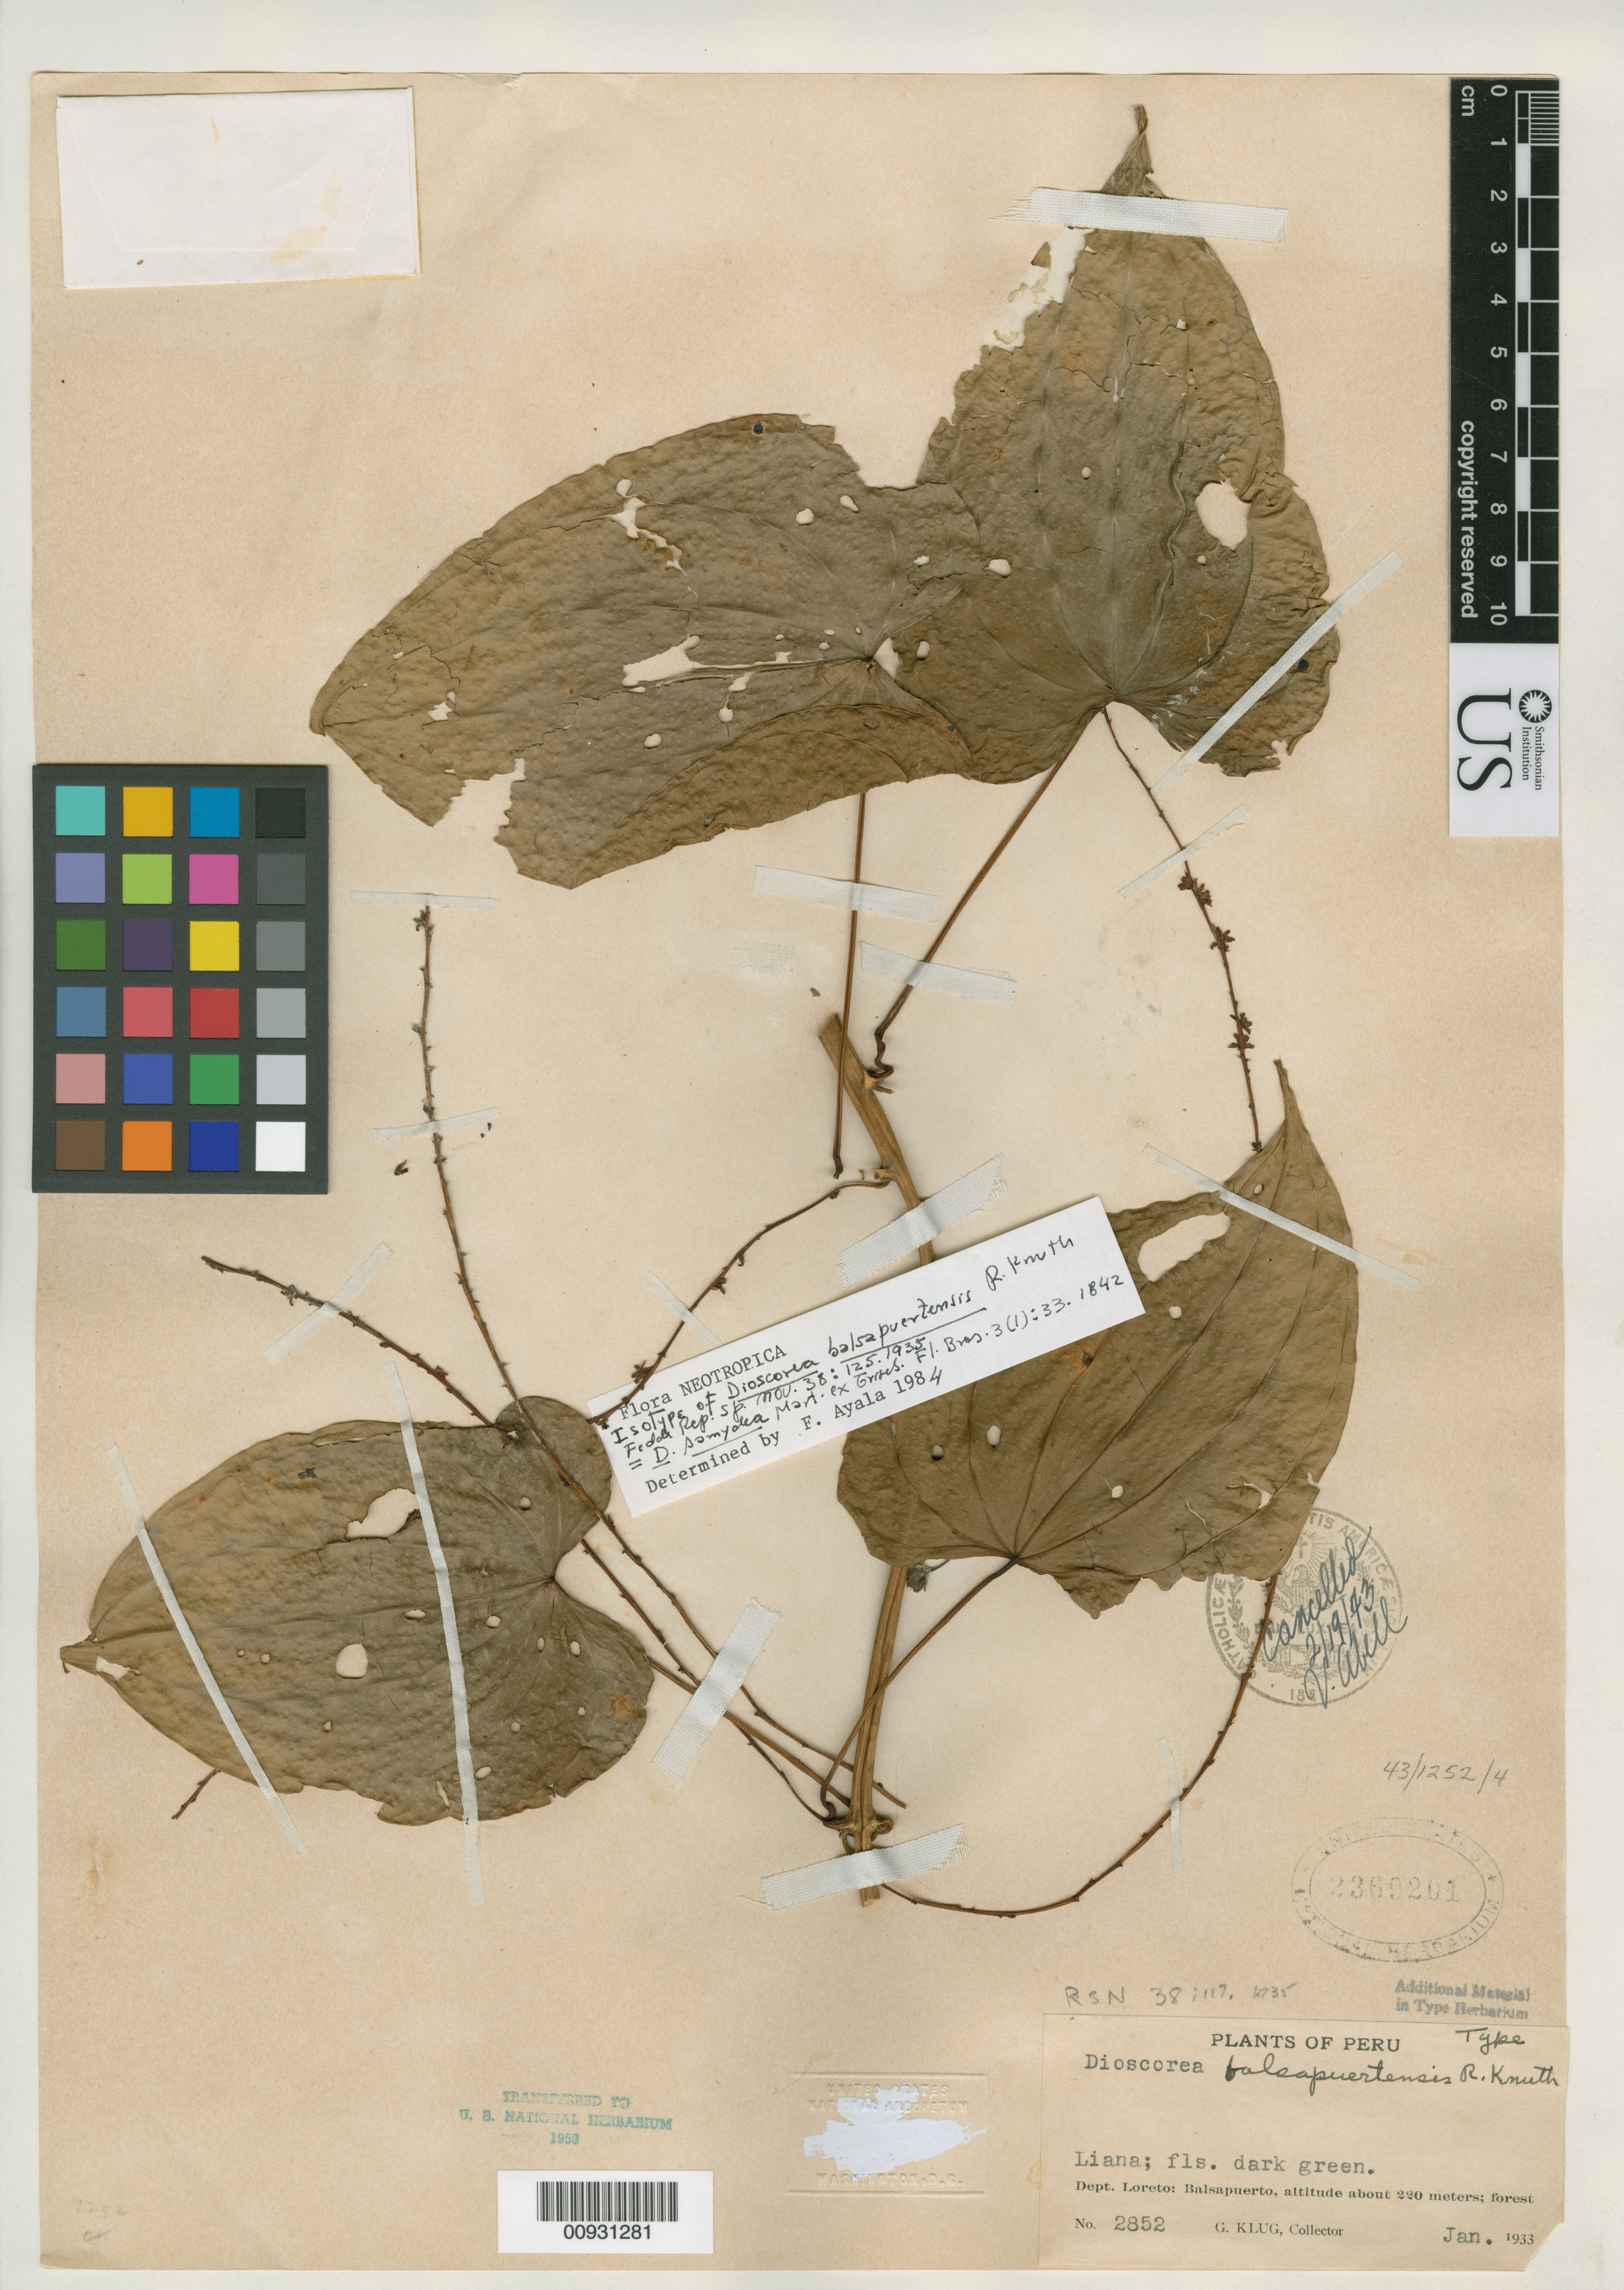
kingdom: Plantae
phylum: Tracheophyta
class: Liliopsida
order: Dioscoreales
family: Dioscoreaceae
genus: Dioscorea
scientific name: Dioscorea balsapuertensis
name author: R. Knuth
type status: Isotype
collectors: G. Klug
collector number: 2852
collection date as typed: Jan 1933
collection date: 1933-01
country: Peru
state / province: Loreto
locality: Balsapuerto.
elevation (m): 220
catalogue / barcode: US 2369201